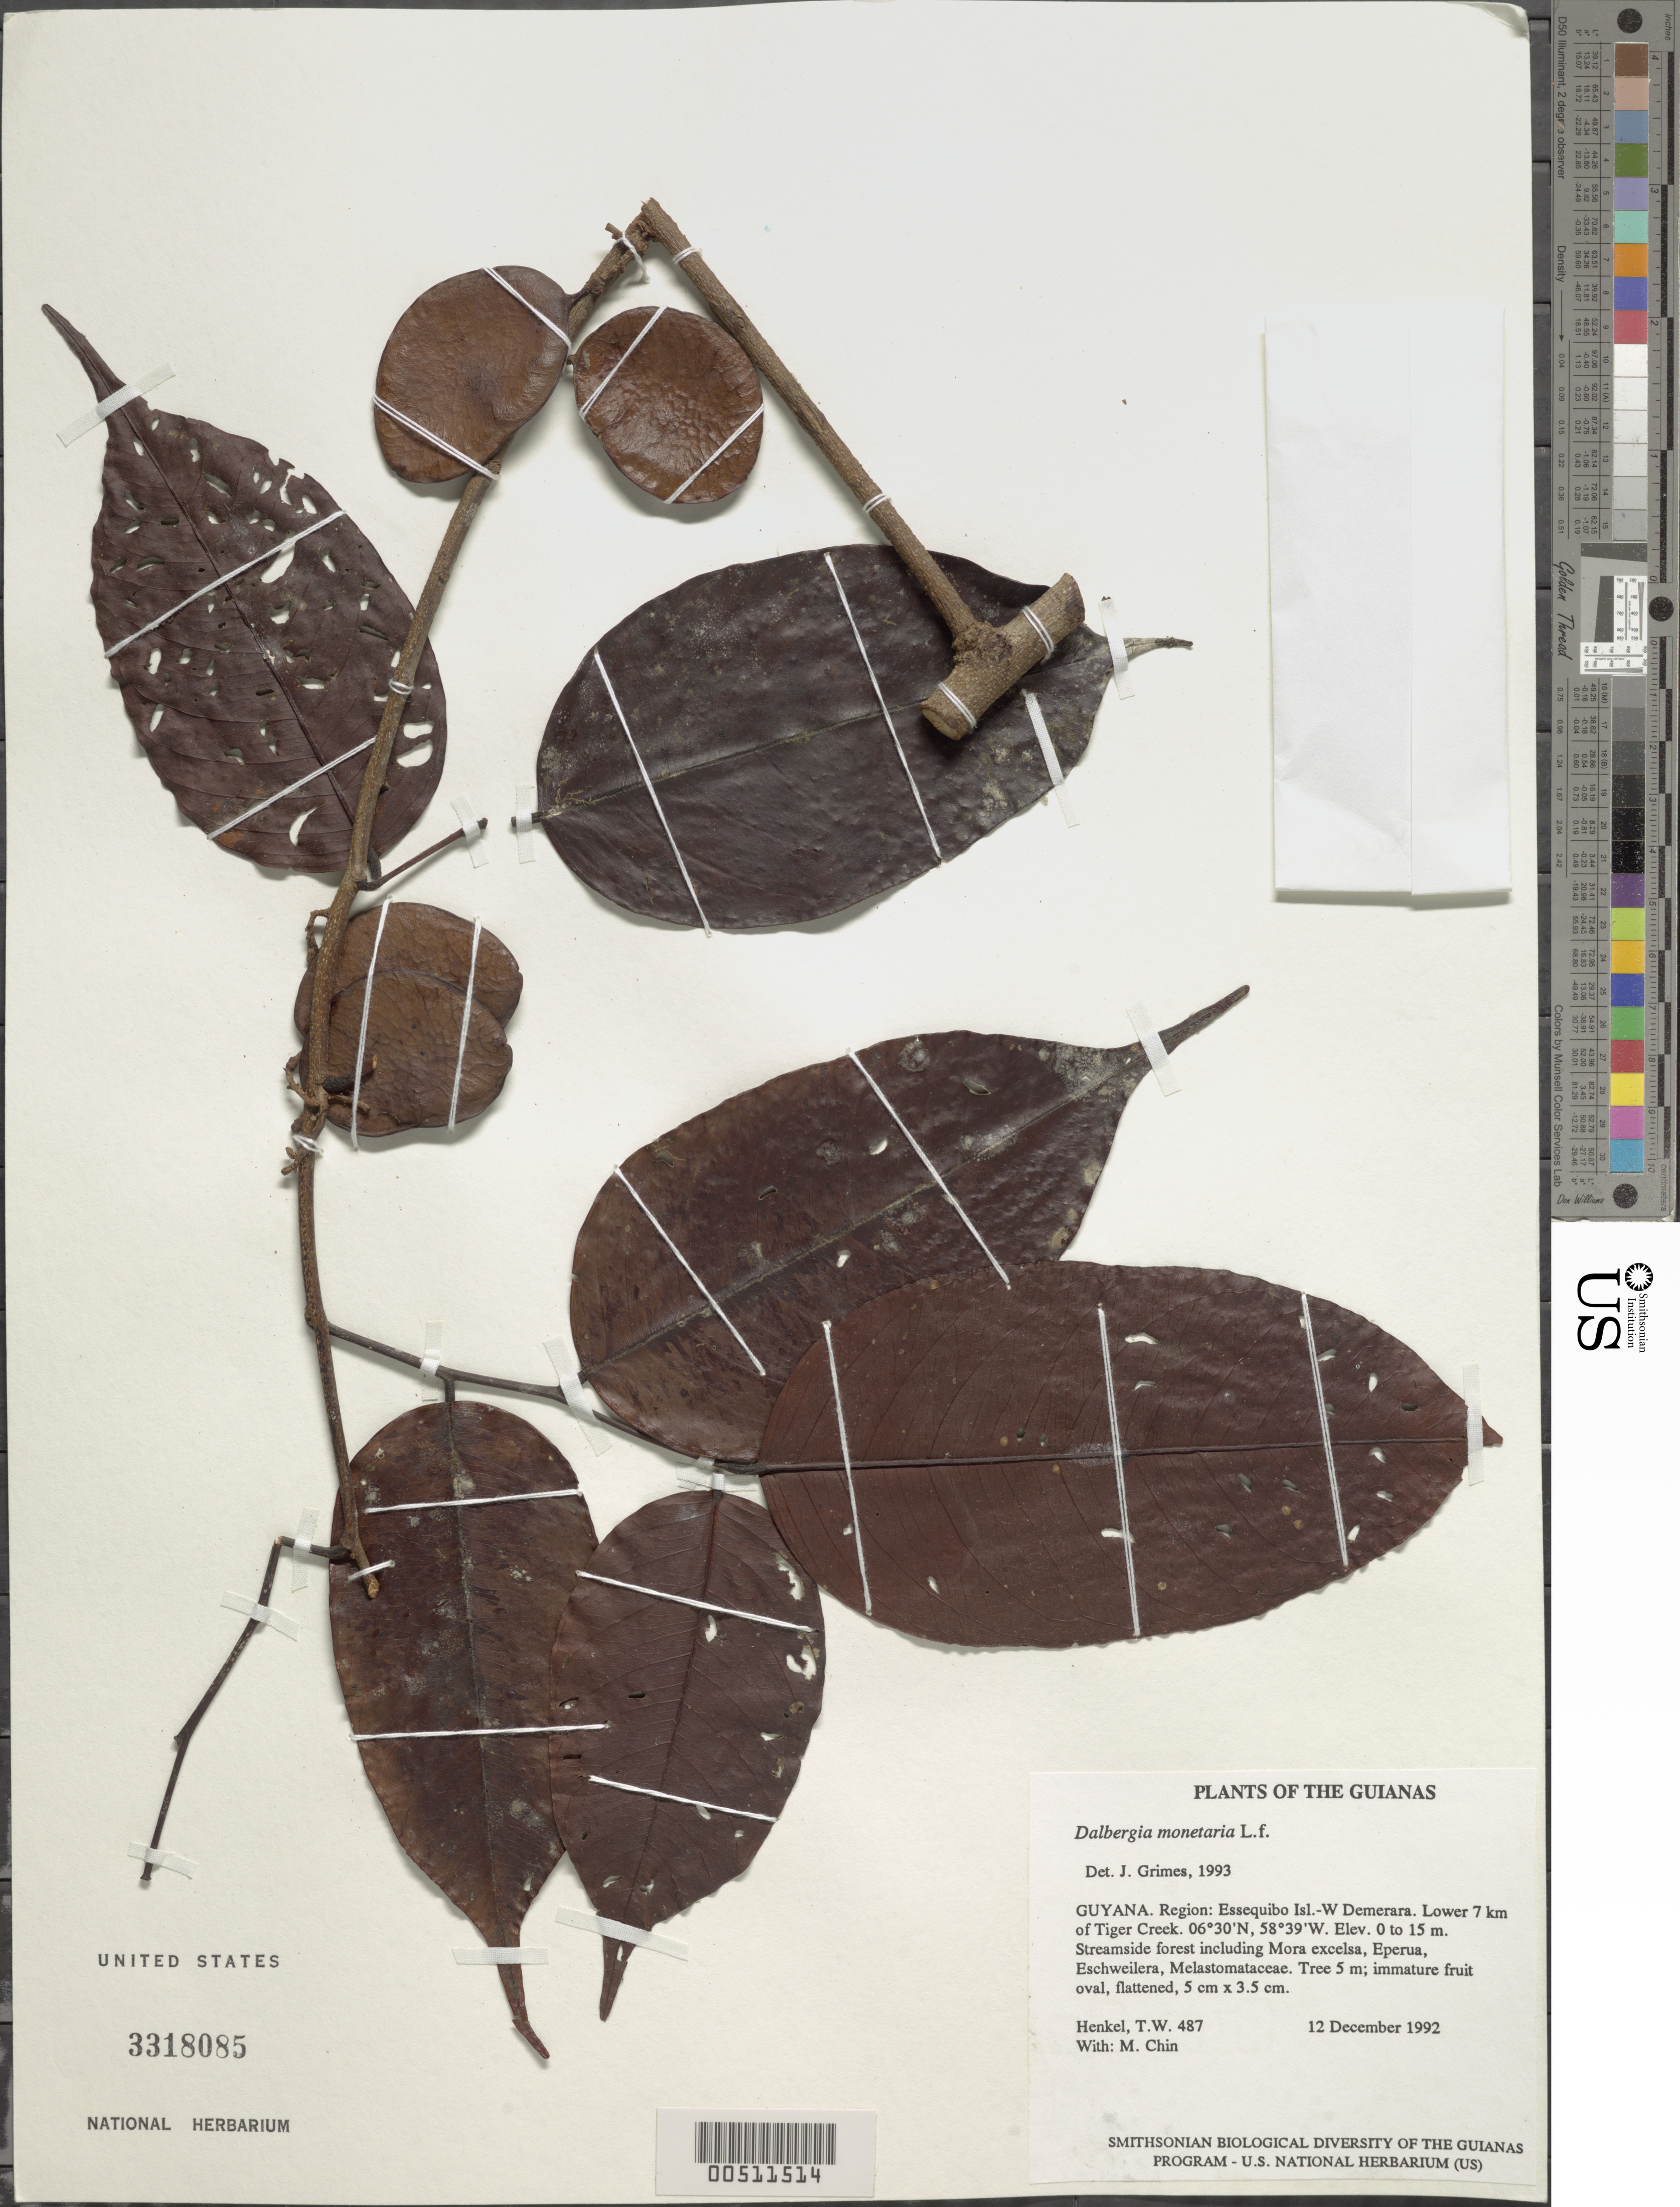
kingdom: Plantae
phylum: Tracheophyta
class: Magnoliopsida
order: Fabales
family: Fabaceae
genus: Dalbergia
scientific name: Dalbergia monetaria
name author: L. f.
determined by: Grimes, J.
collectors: T. Henkel & M. Chin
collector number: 487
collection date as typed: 12 December 1992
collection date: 1992-12-12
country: Guyana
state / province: Essequibo Isl-W. Demerara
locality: Lower 7 km of Tiger Creek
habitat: Streamside forest including Mora excelsa, Eperua, Eschweilera, Melastomataceae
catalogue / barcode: US 3318085